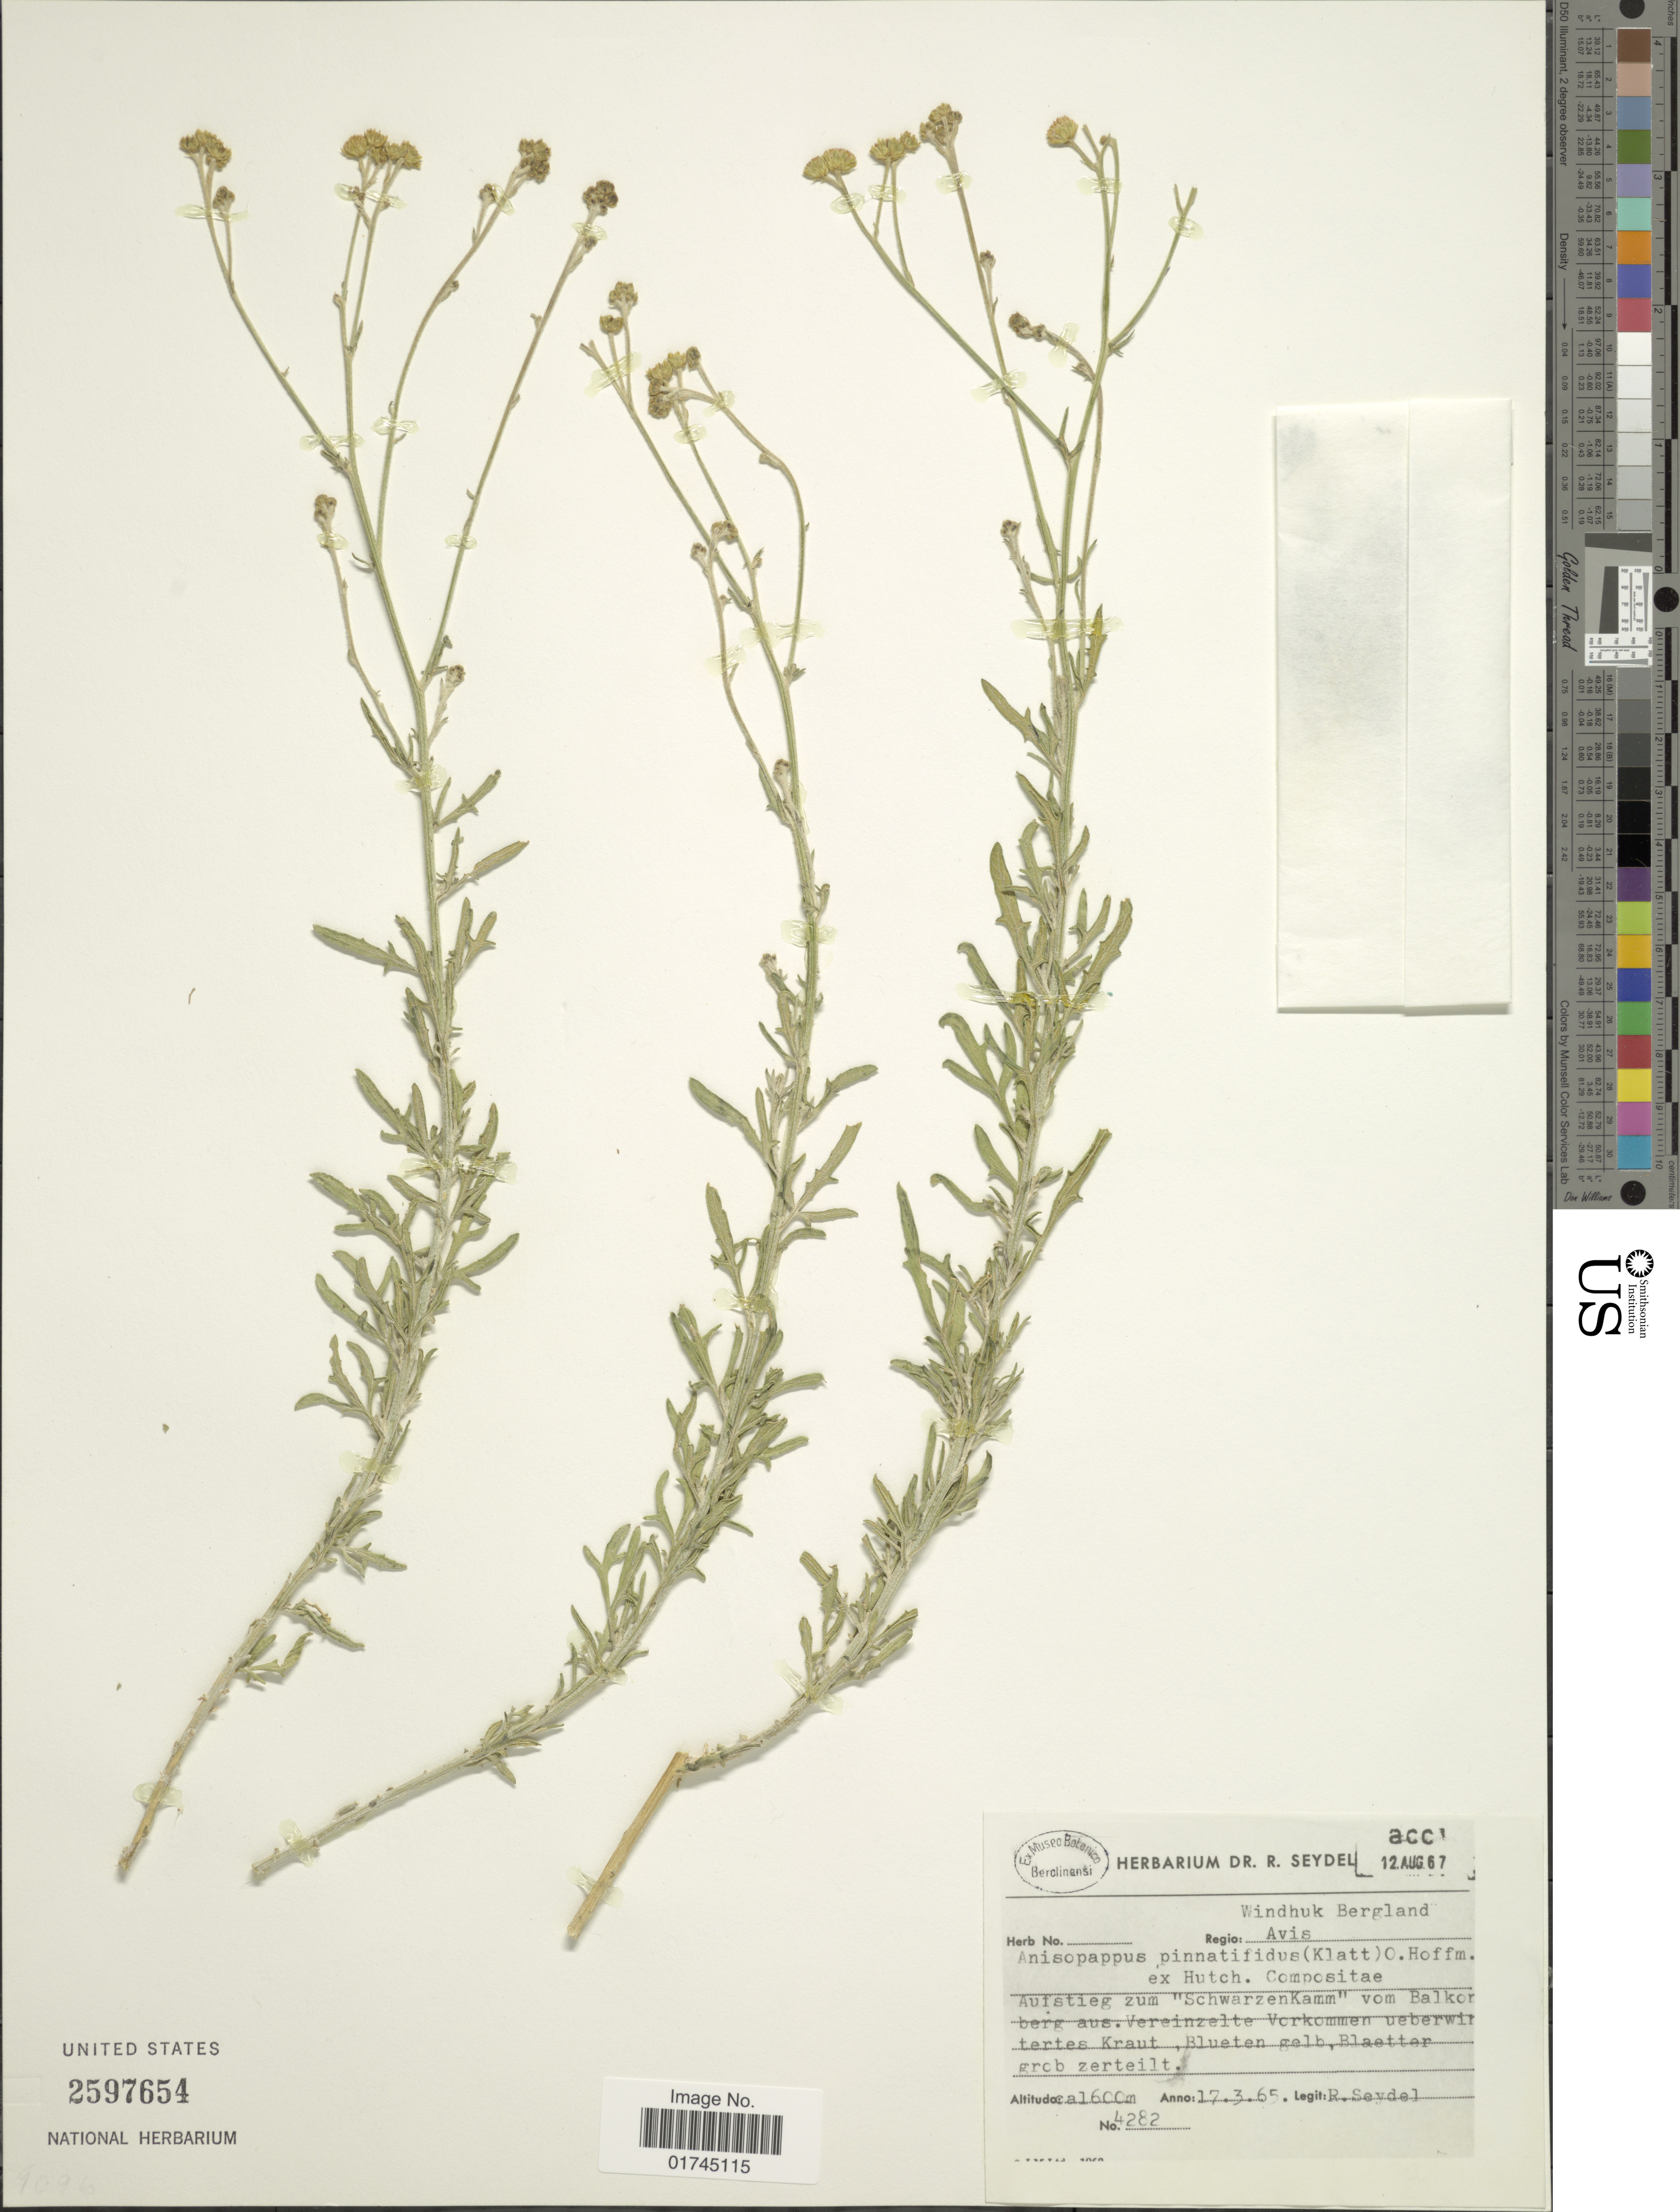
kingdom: Plantae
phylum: Tracheophyta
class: Magnoliopsida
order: Asterales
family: Asteraceae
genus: Anisopappus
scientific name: Anisopappus pinnatifidus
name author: (Klatt) O. Hoffm. ex Hutch.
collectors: R. Seydel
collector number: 4282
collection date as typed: Transcribed d/m/y: 17/3/65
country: Namibia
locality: Regio Windhuk Bergland Avis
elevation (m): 1600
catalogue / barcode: US 2597654